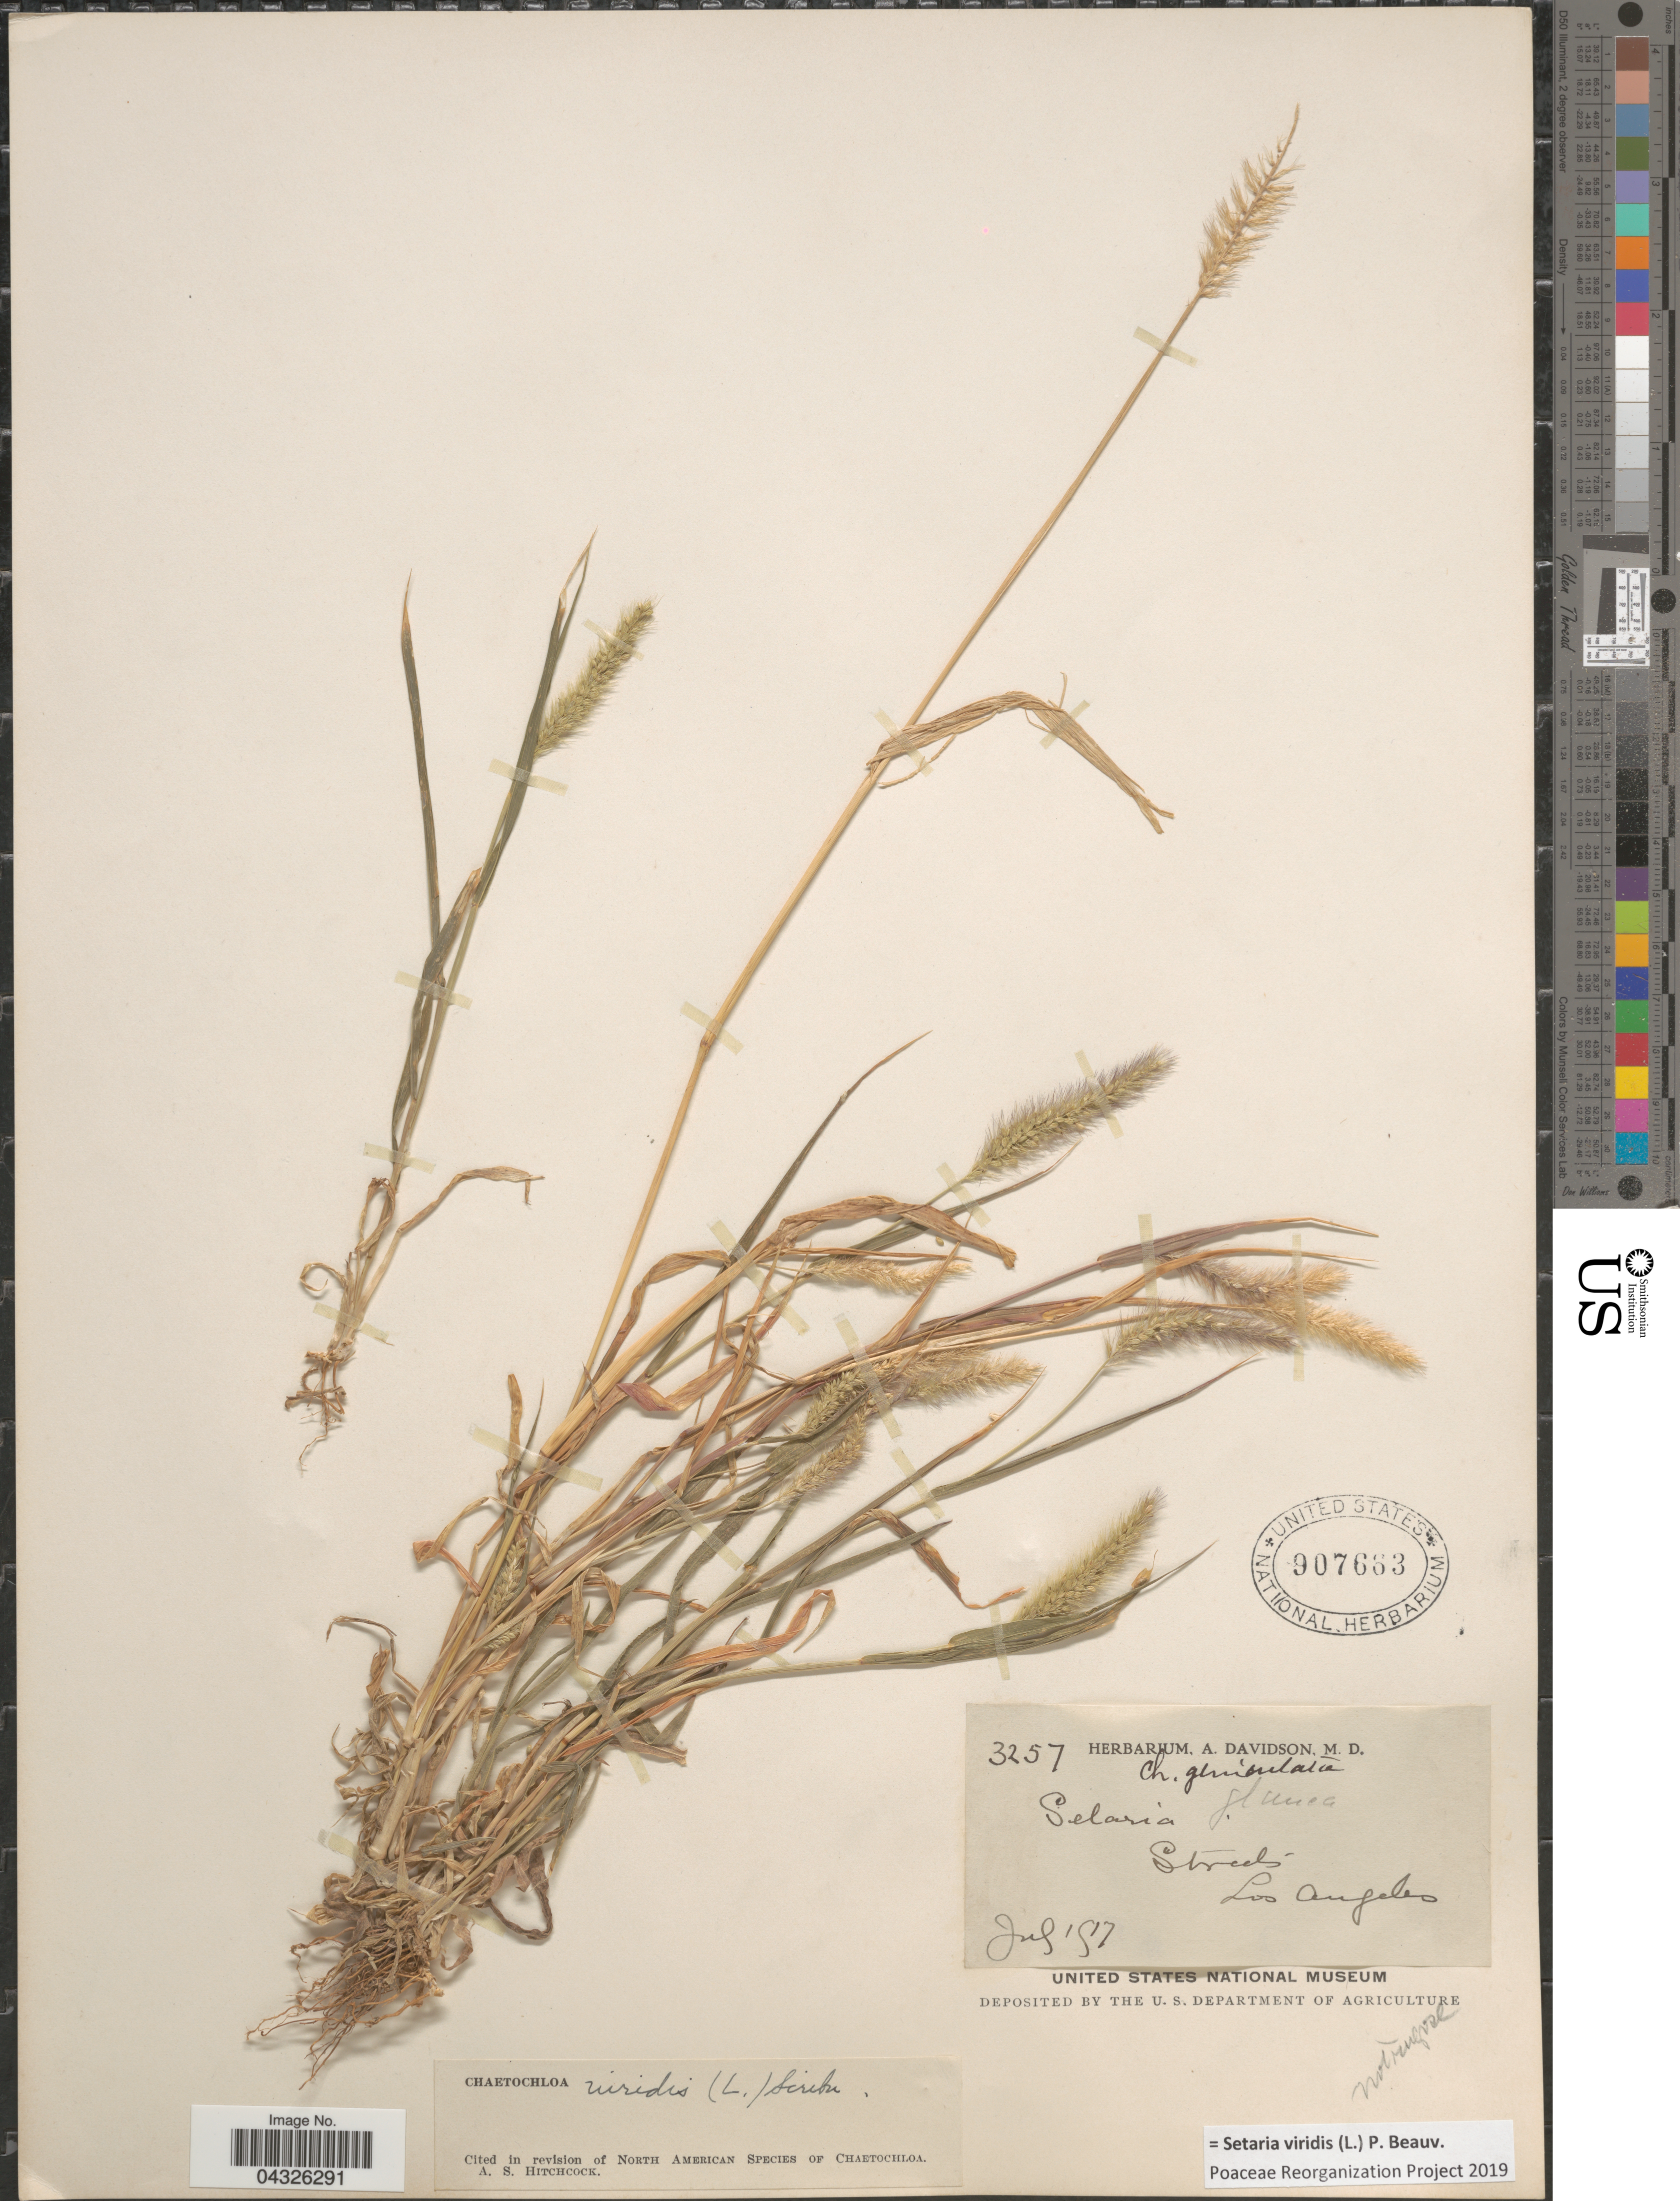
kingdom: Plantae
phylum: Tracheophyta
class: Liliopsida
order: Poales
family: Poaceae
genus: Setaria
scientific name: Setaria viridis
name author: (L.) P. Beauv.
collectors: ex herb. A. Davidson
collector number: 3257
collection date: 1917-07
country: United States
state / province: California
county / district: Los Angeles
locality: Los Angeles.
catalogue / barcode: US 907663